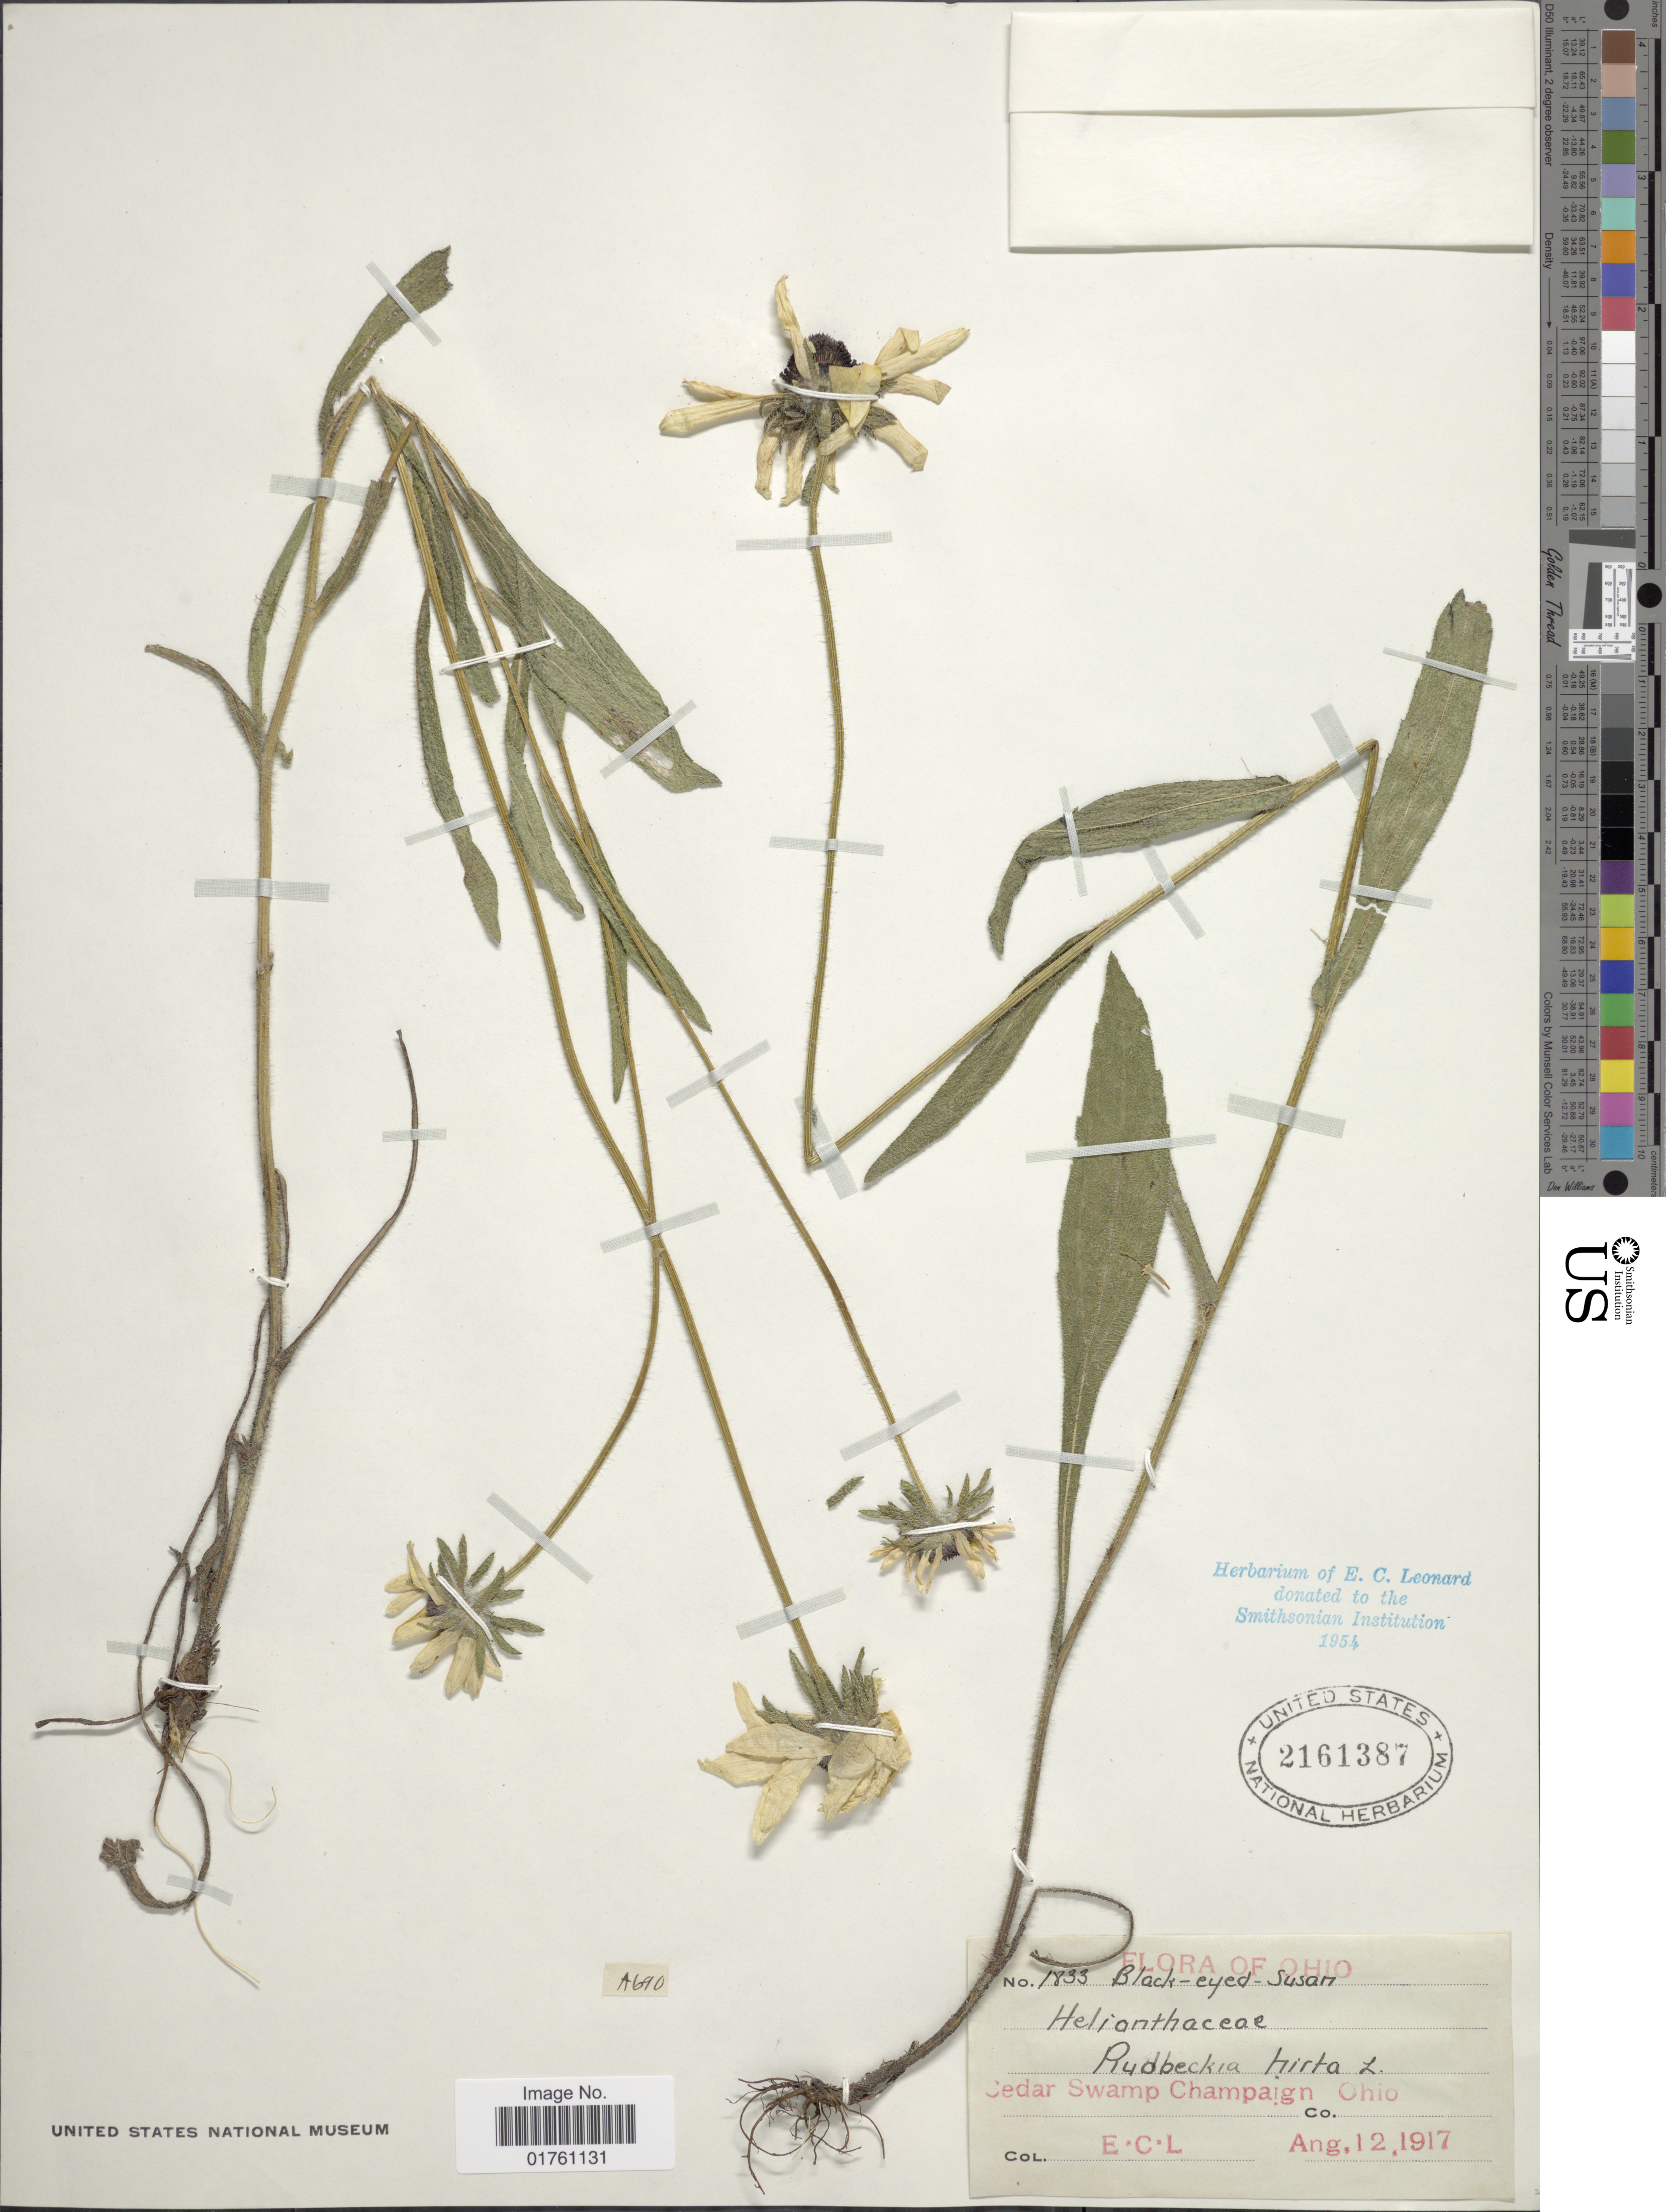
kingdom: Plantae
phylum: Tracheophyta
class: Magnoliopsida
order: Asterales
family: Asteraceae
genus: Rudbeckia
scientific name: Rudbeckia hirta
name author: L.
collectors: E. C. Leonard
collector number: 1833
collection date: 1917-08-12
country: United States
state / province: Ohio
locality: Cedar Swamp Champaign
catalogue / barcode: US 2161387